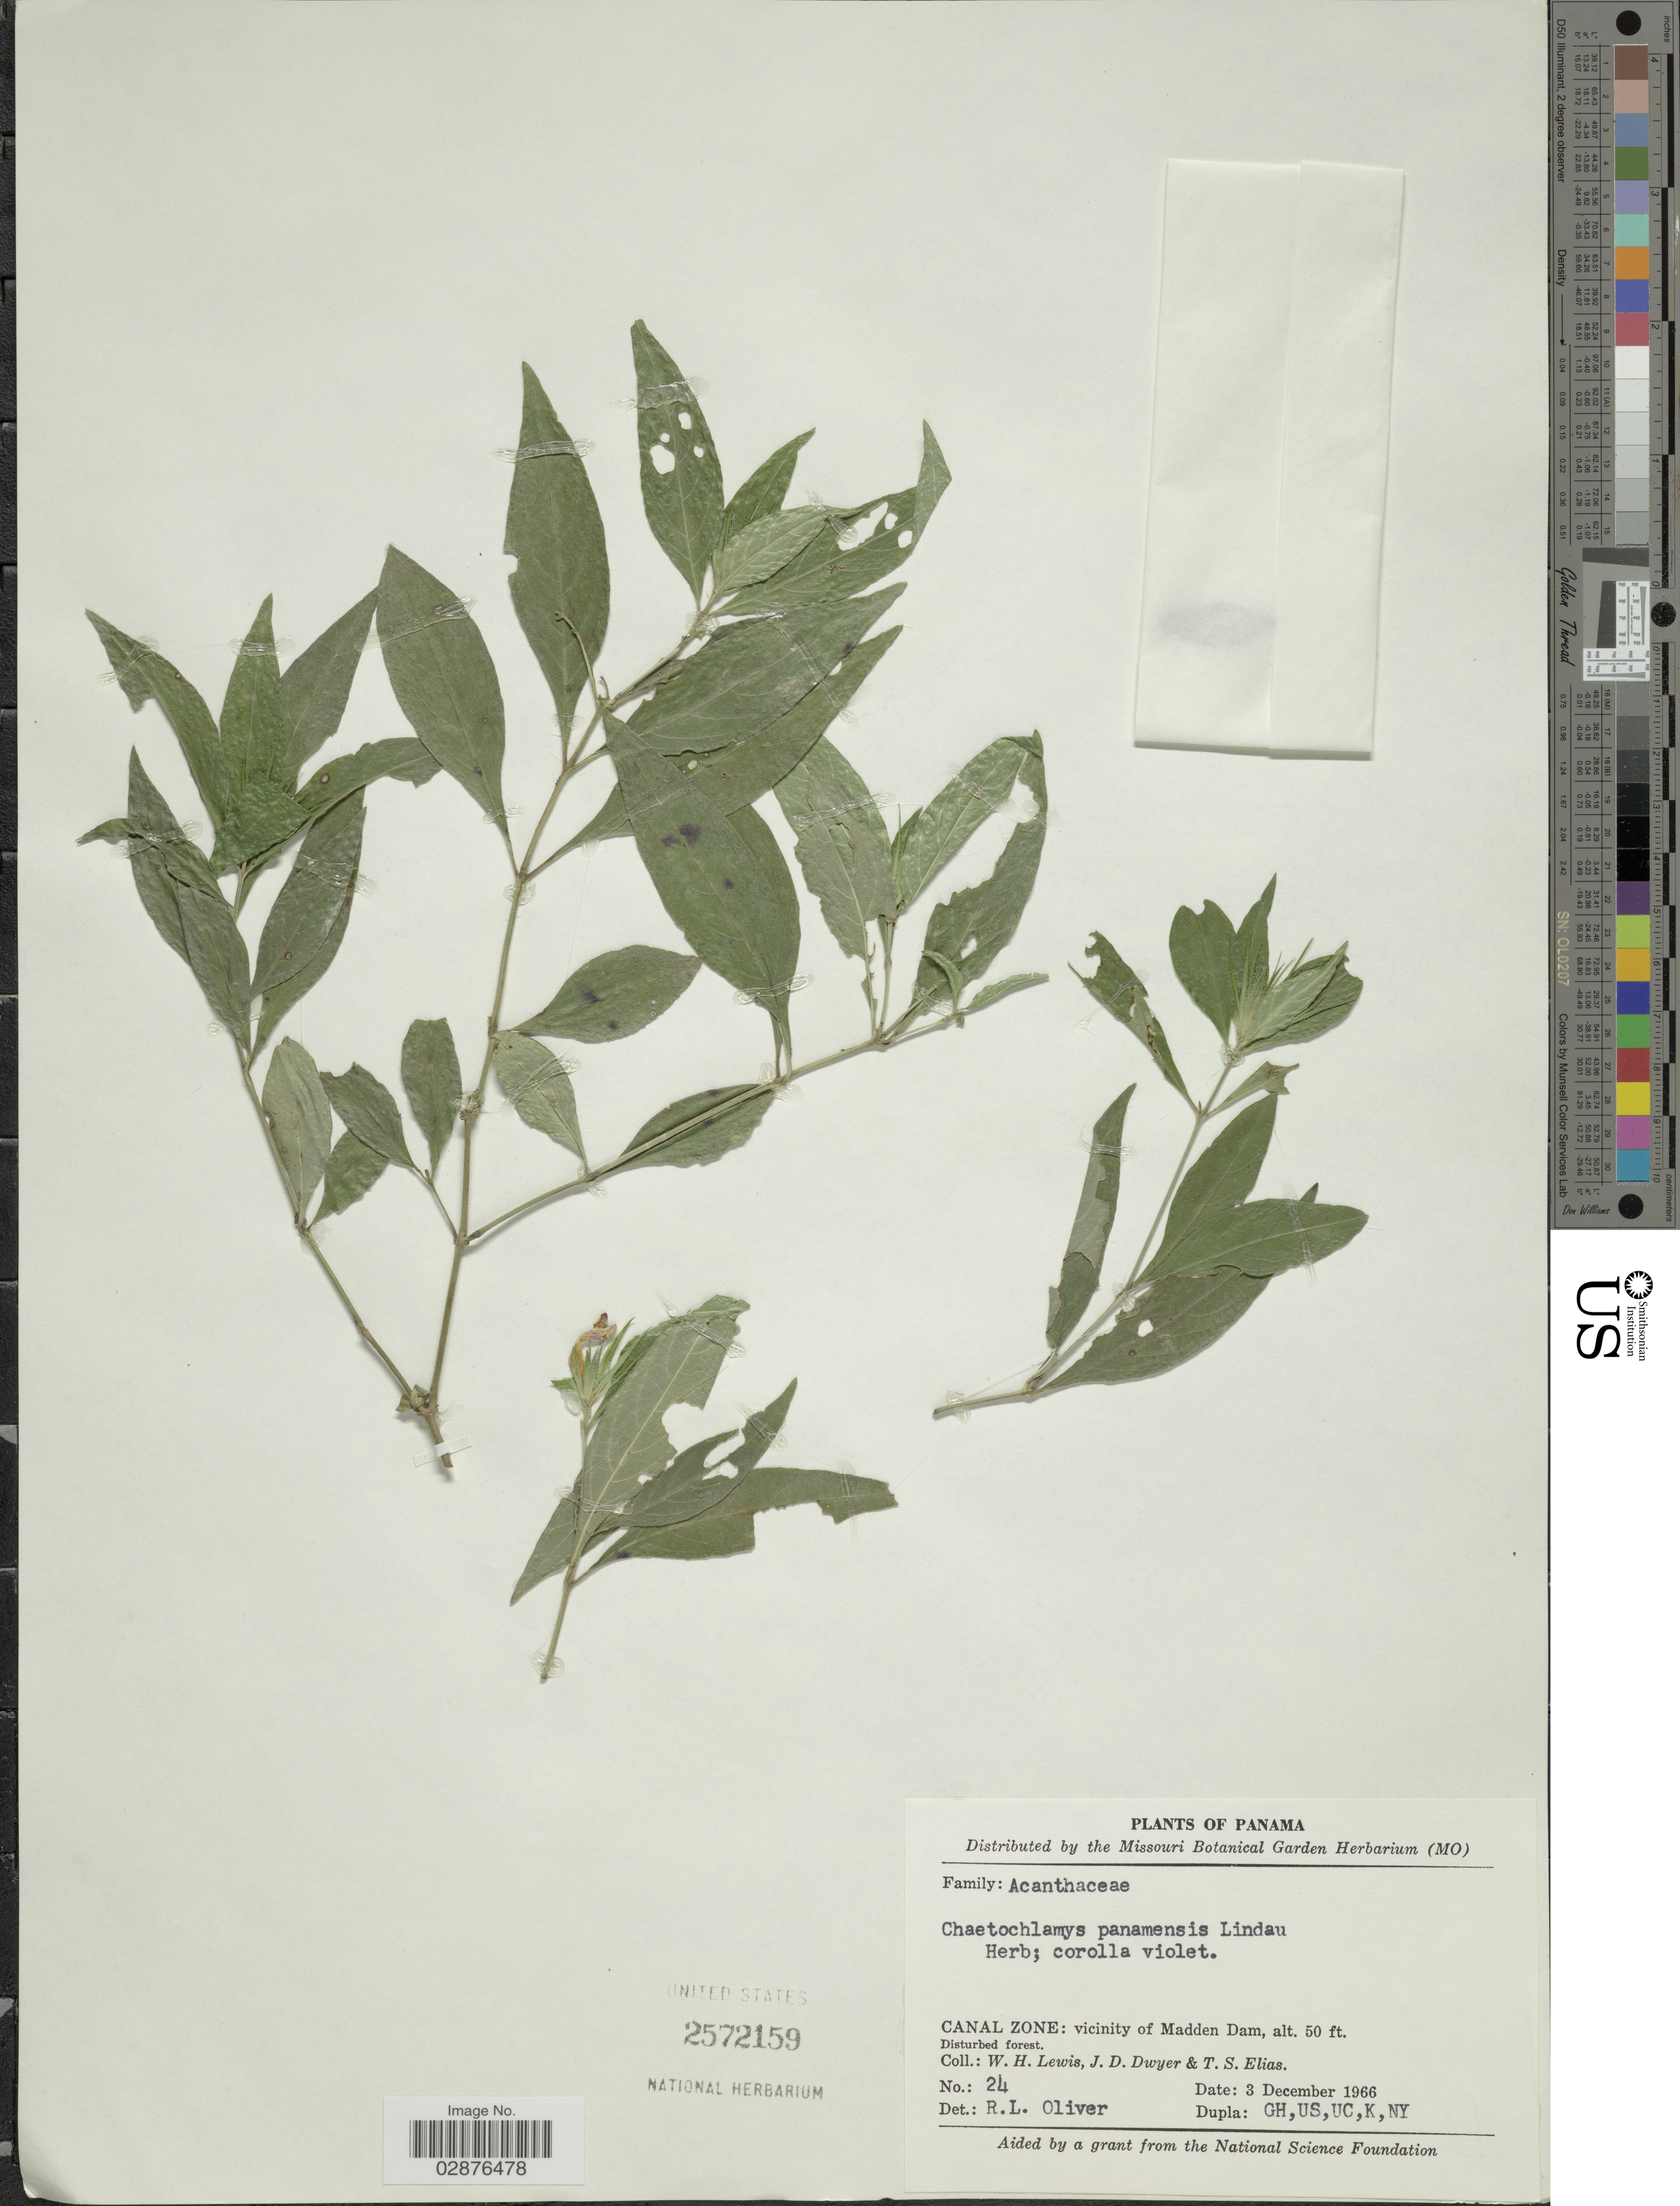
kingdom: Plantae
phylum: Tracheophyta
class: Magnoliopsida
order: Lamiales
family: Acanthaceae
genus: Justicia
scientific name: Justicia isthmensis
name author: T.F. Daniel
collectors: W. H. Lewis, J. D. Dwyer & T. S. Elias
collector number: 24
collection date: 1966-12-03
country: Panama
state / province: Colón / Panamá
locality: Canal Zone: vicinity of Madden Dam.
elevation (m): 15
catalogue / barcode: US 2572159